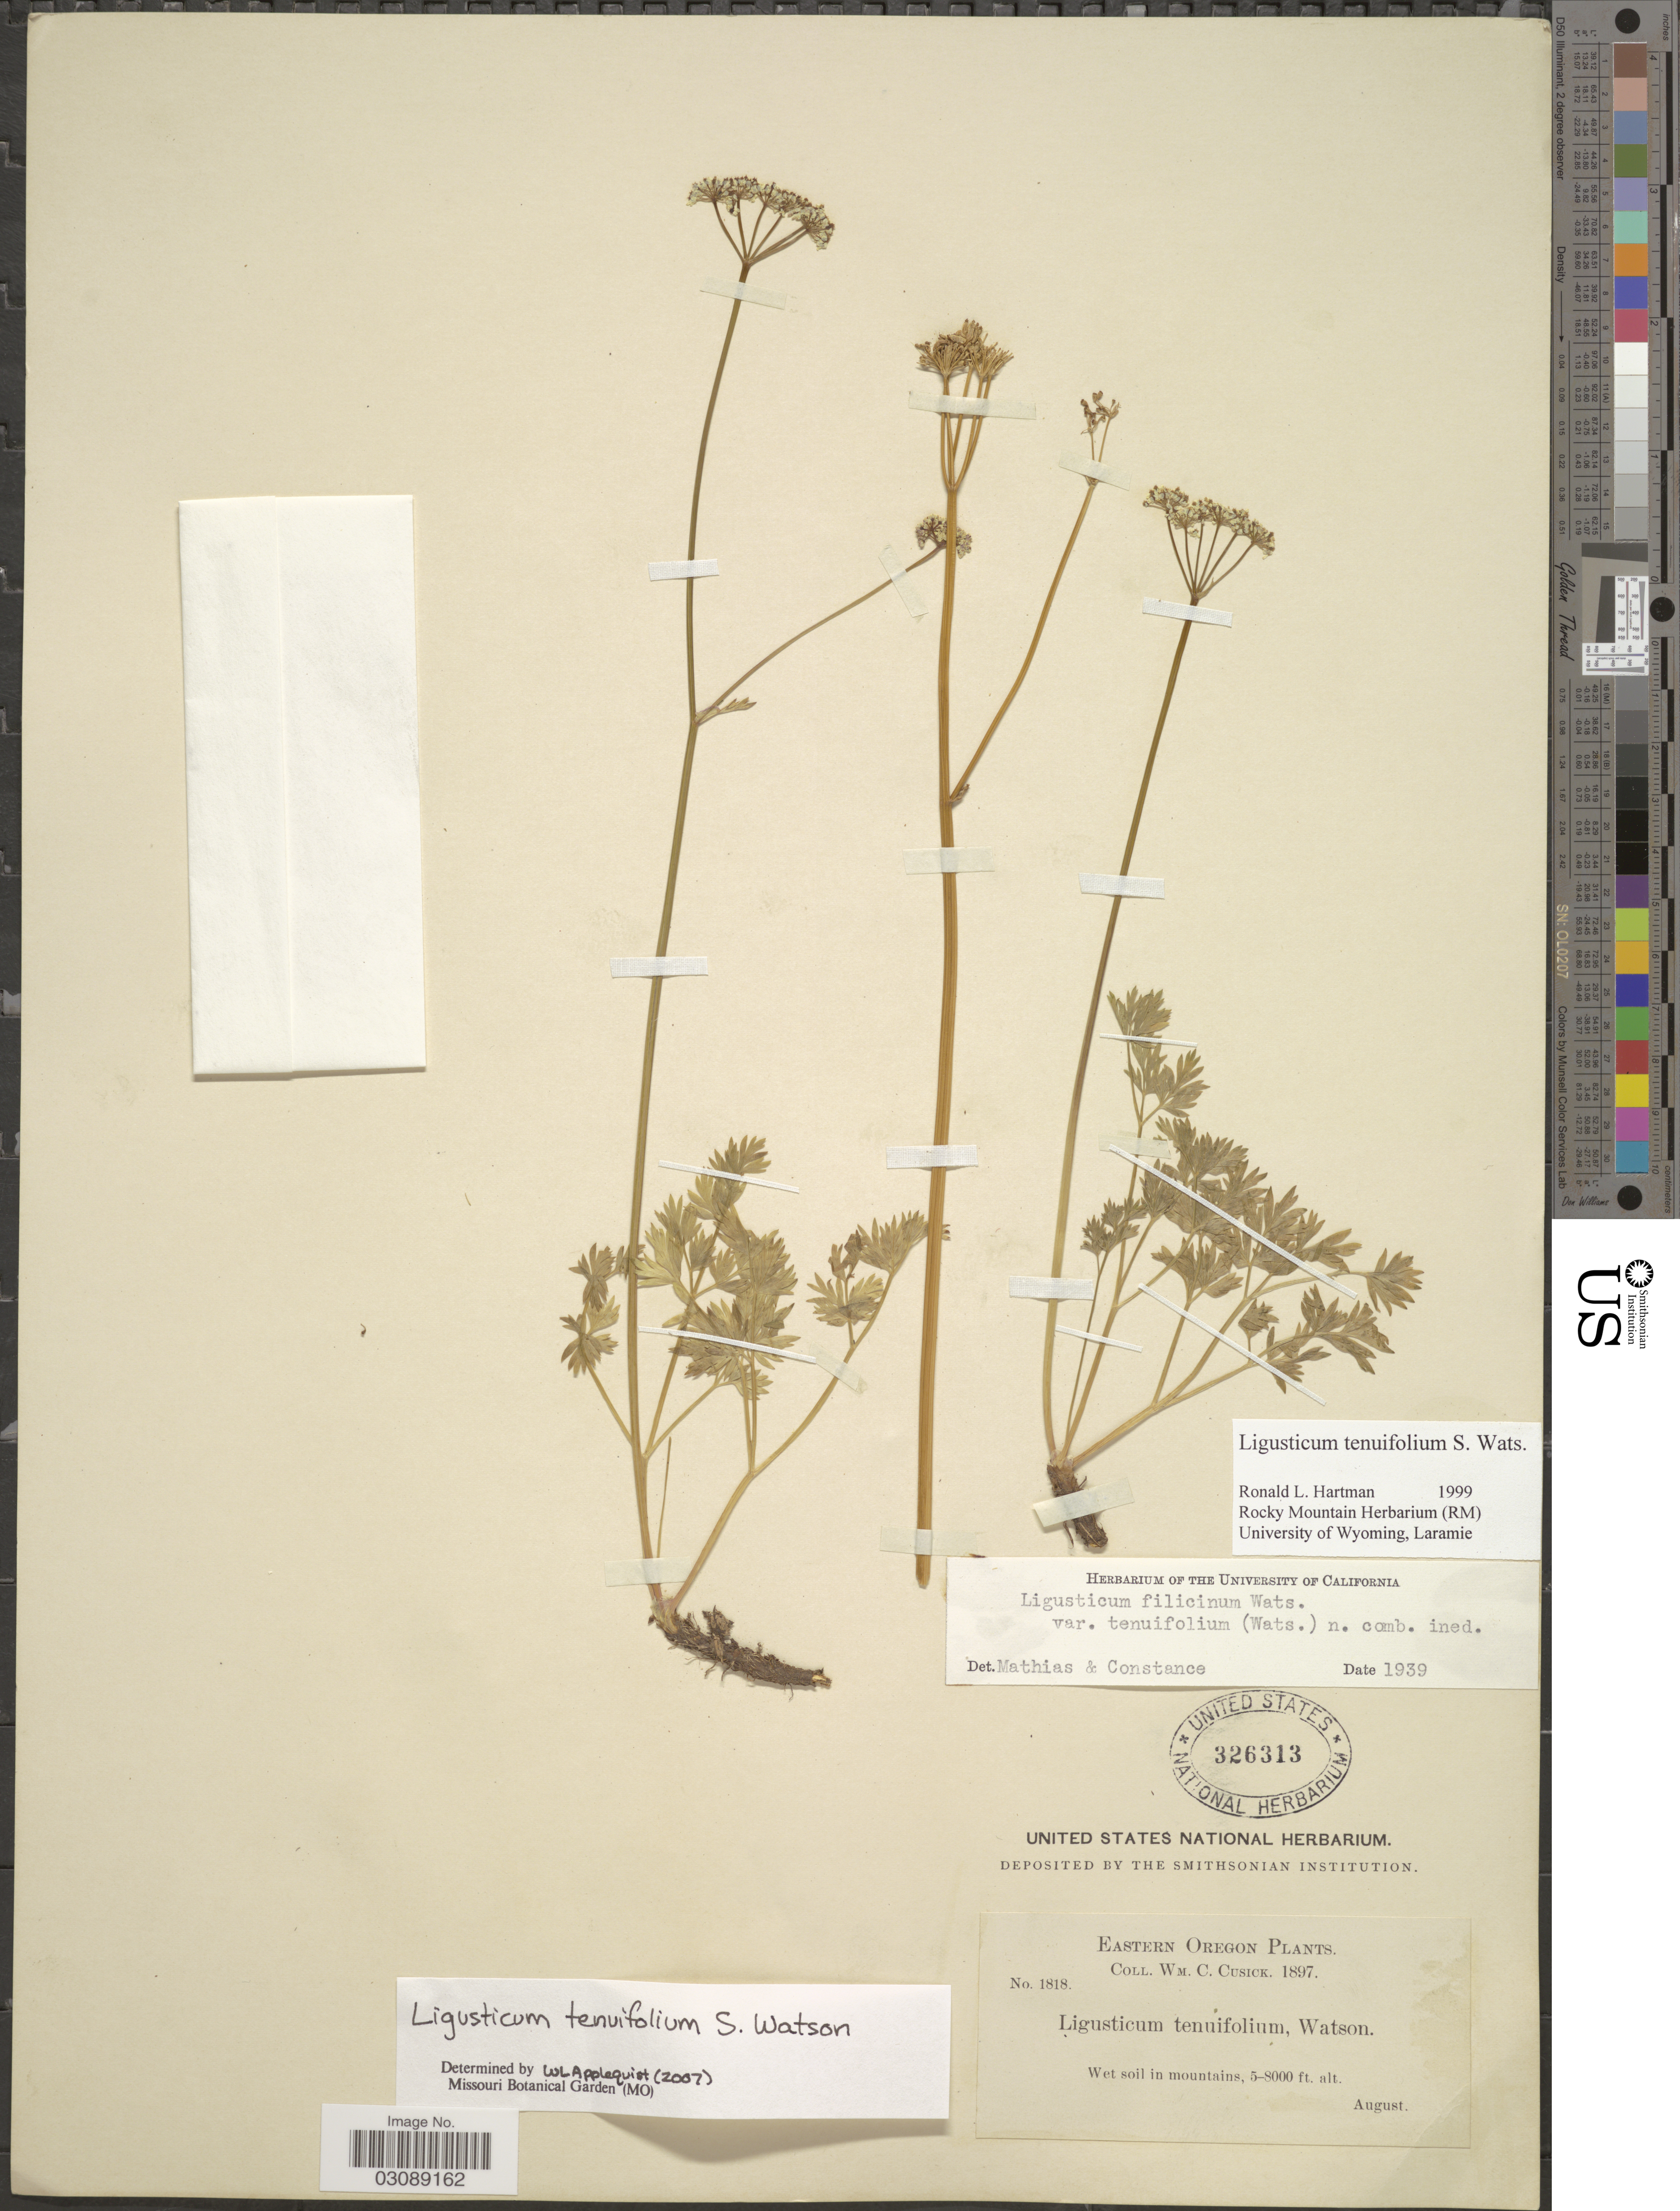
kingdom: Plantae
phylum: Tracheophyta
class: Magnoliopsida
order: Apiales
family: Apiaceae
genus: Ligusticum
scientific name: Ligusticum tenuifolium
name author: S. Watson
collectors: W. C. Cusick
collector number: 1818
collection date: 1897-08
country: United States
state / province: Oregon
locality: Eastern Oregon, Wet soil in mountains.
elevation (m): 1524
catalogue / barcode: US 326313